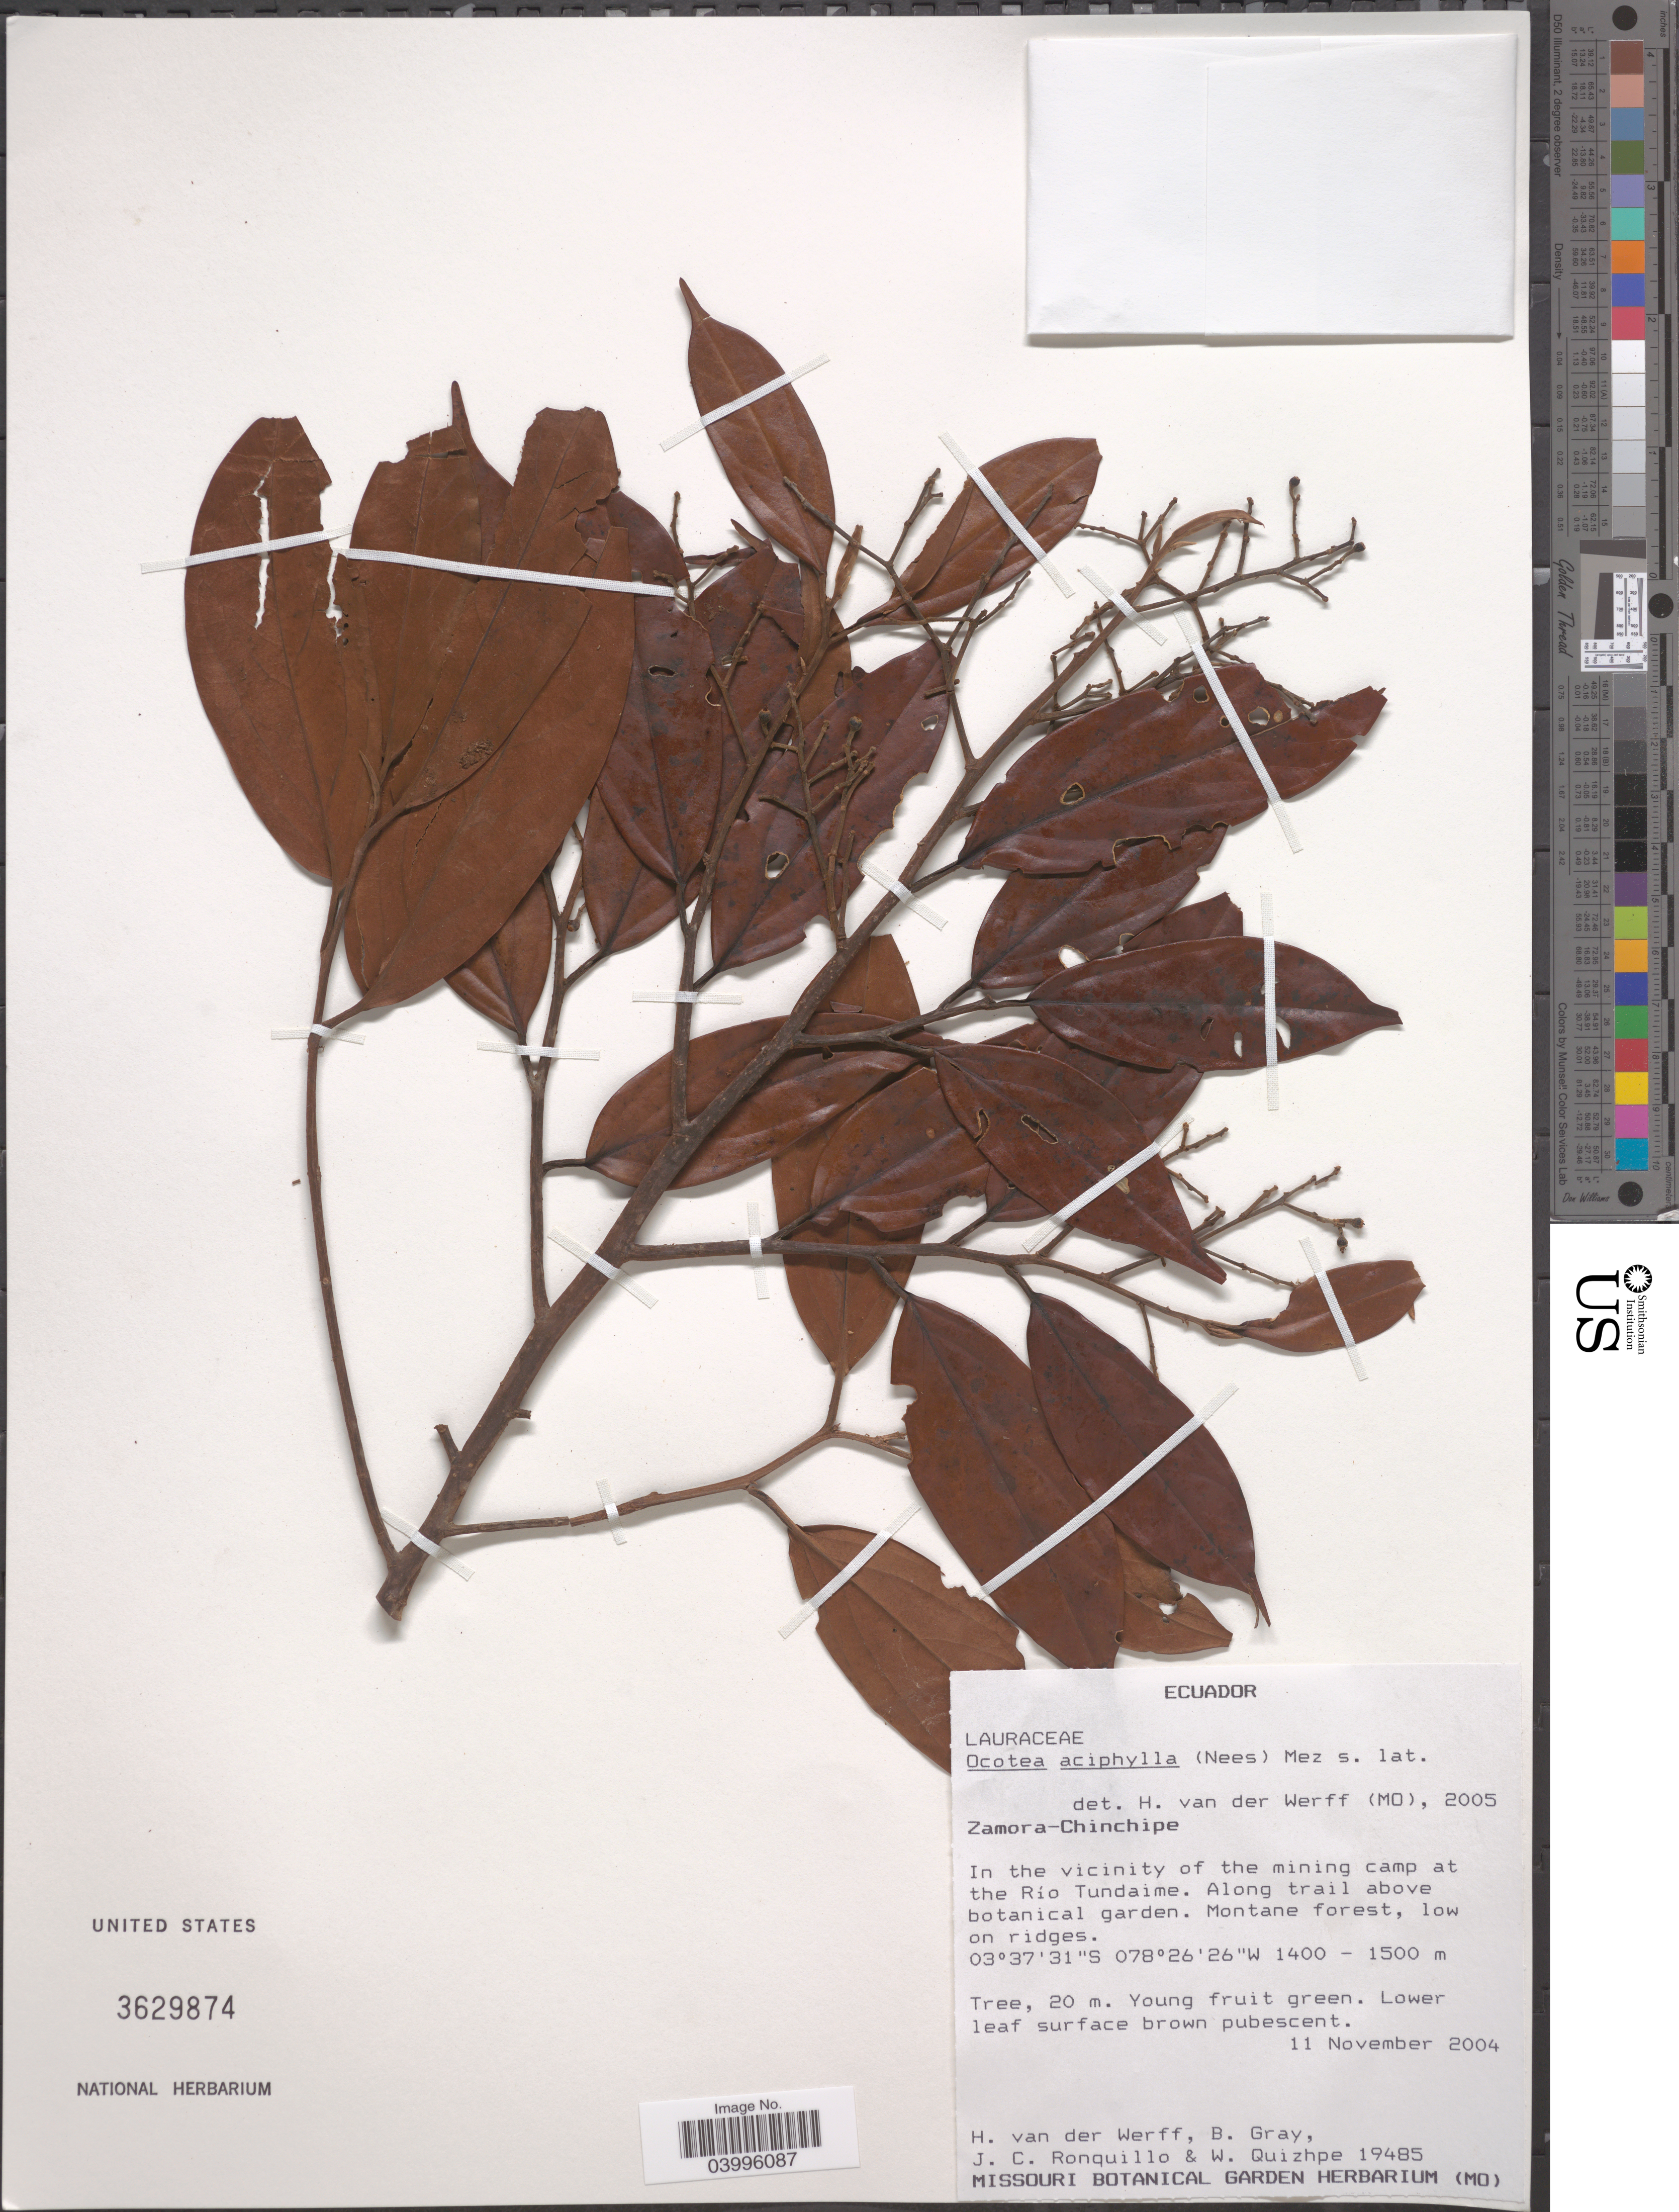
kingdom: Plantae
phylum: Tracheophyta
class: Magnoliopsida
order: Laurales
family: Lauraceae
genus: Ocotea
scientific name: Ocotea aciphylla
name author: (Nees & Mart.) Mez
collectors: H. van der Werff, B. Gray, J. Ronquillo & W. Quizhpe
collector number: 19485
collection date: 2004-11-11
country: Ecuador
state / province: Zamora-Chinchipe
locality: In the vicinity of the mining camp at the Río Tundaime. Along trail above botanical garden. Montane forest, low on ridges.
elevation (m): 1400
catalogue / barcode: US 3629874